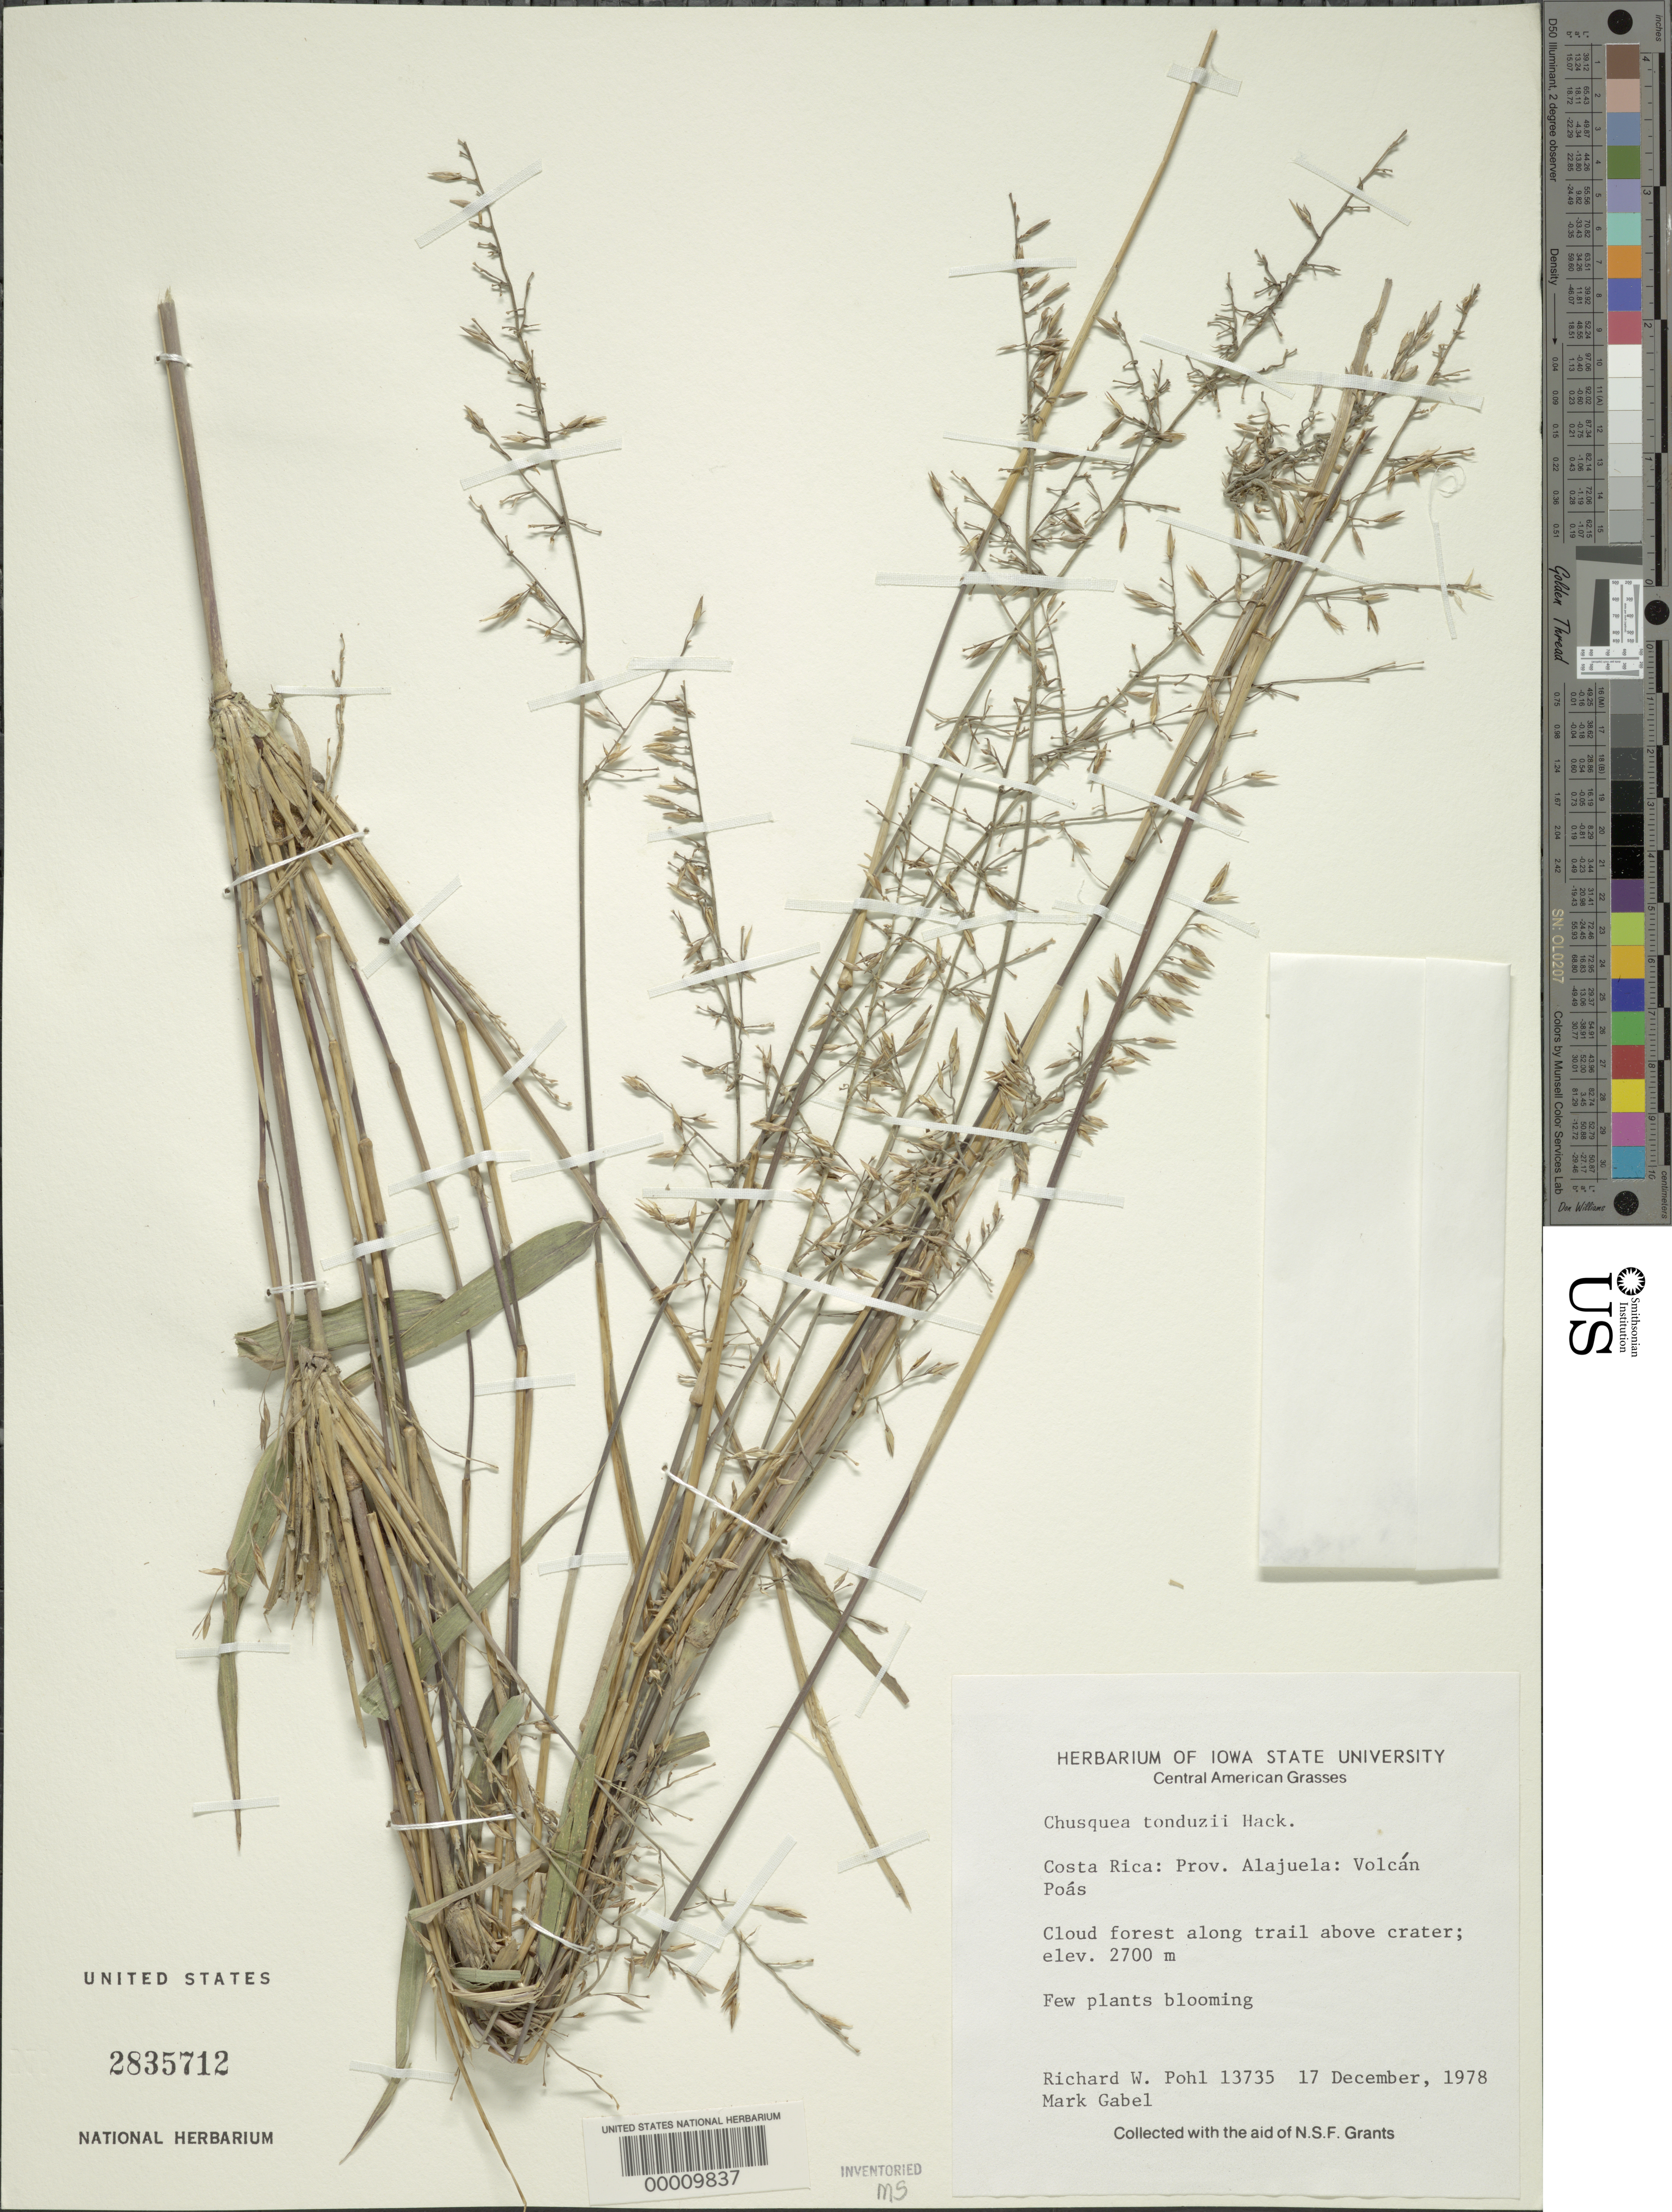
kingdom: Plantae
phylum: Tracheophyta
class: Liliopsida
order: Poales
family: Poaceae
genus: Chusquea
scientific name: Chusquea tonduzii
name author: Hack.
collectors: R. W. Pohl & M. Gabel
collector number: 13735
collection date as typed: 17 Dec 1978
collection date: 1978-12-17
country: Costa Rica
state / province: Alajuela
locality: Volcan Poás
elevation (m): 2700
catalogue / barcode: US 2835712